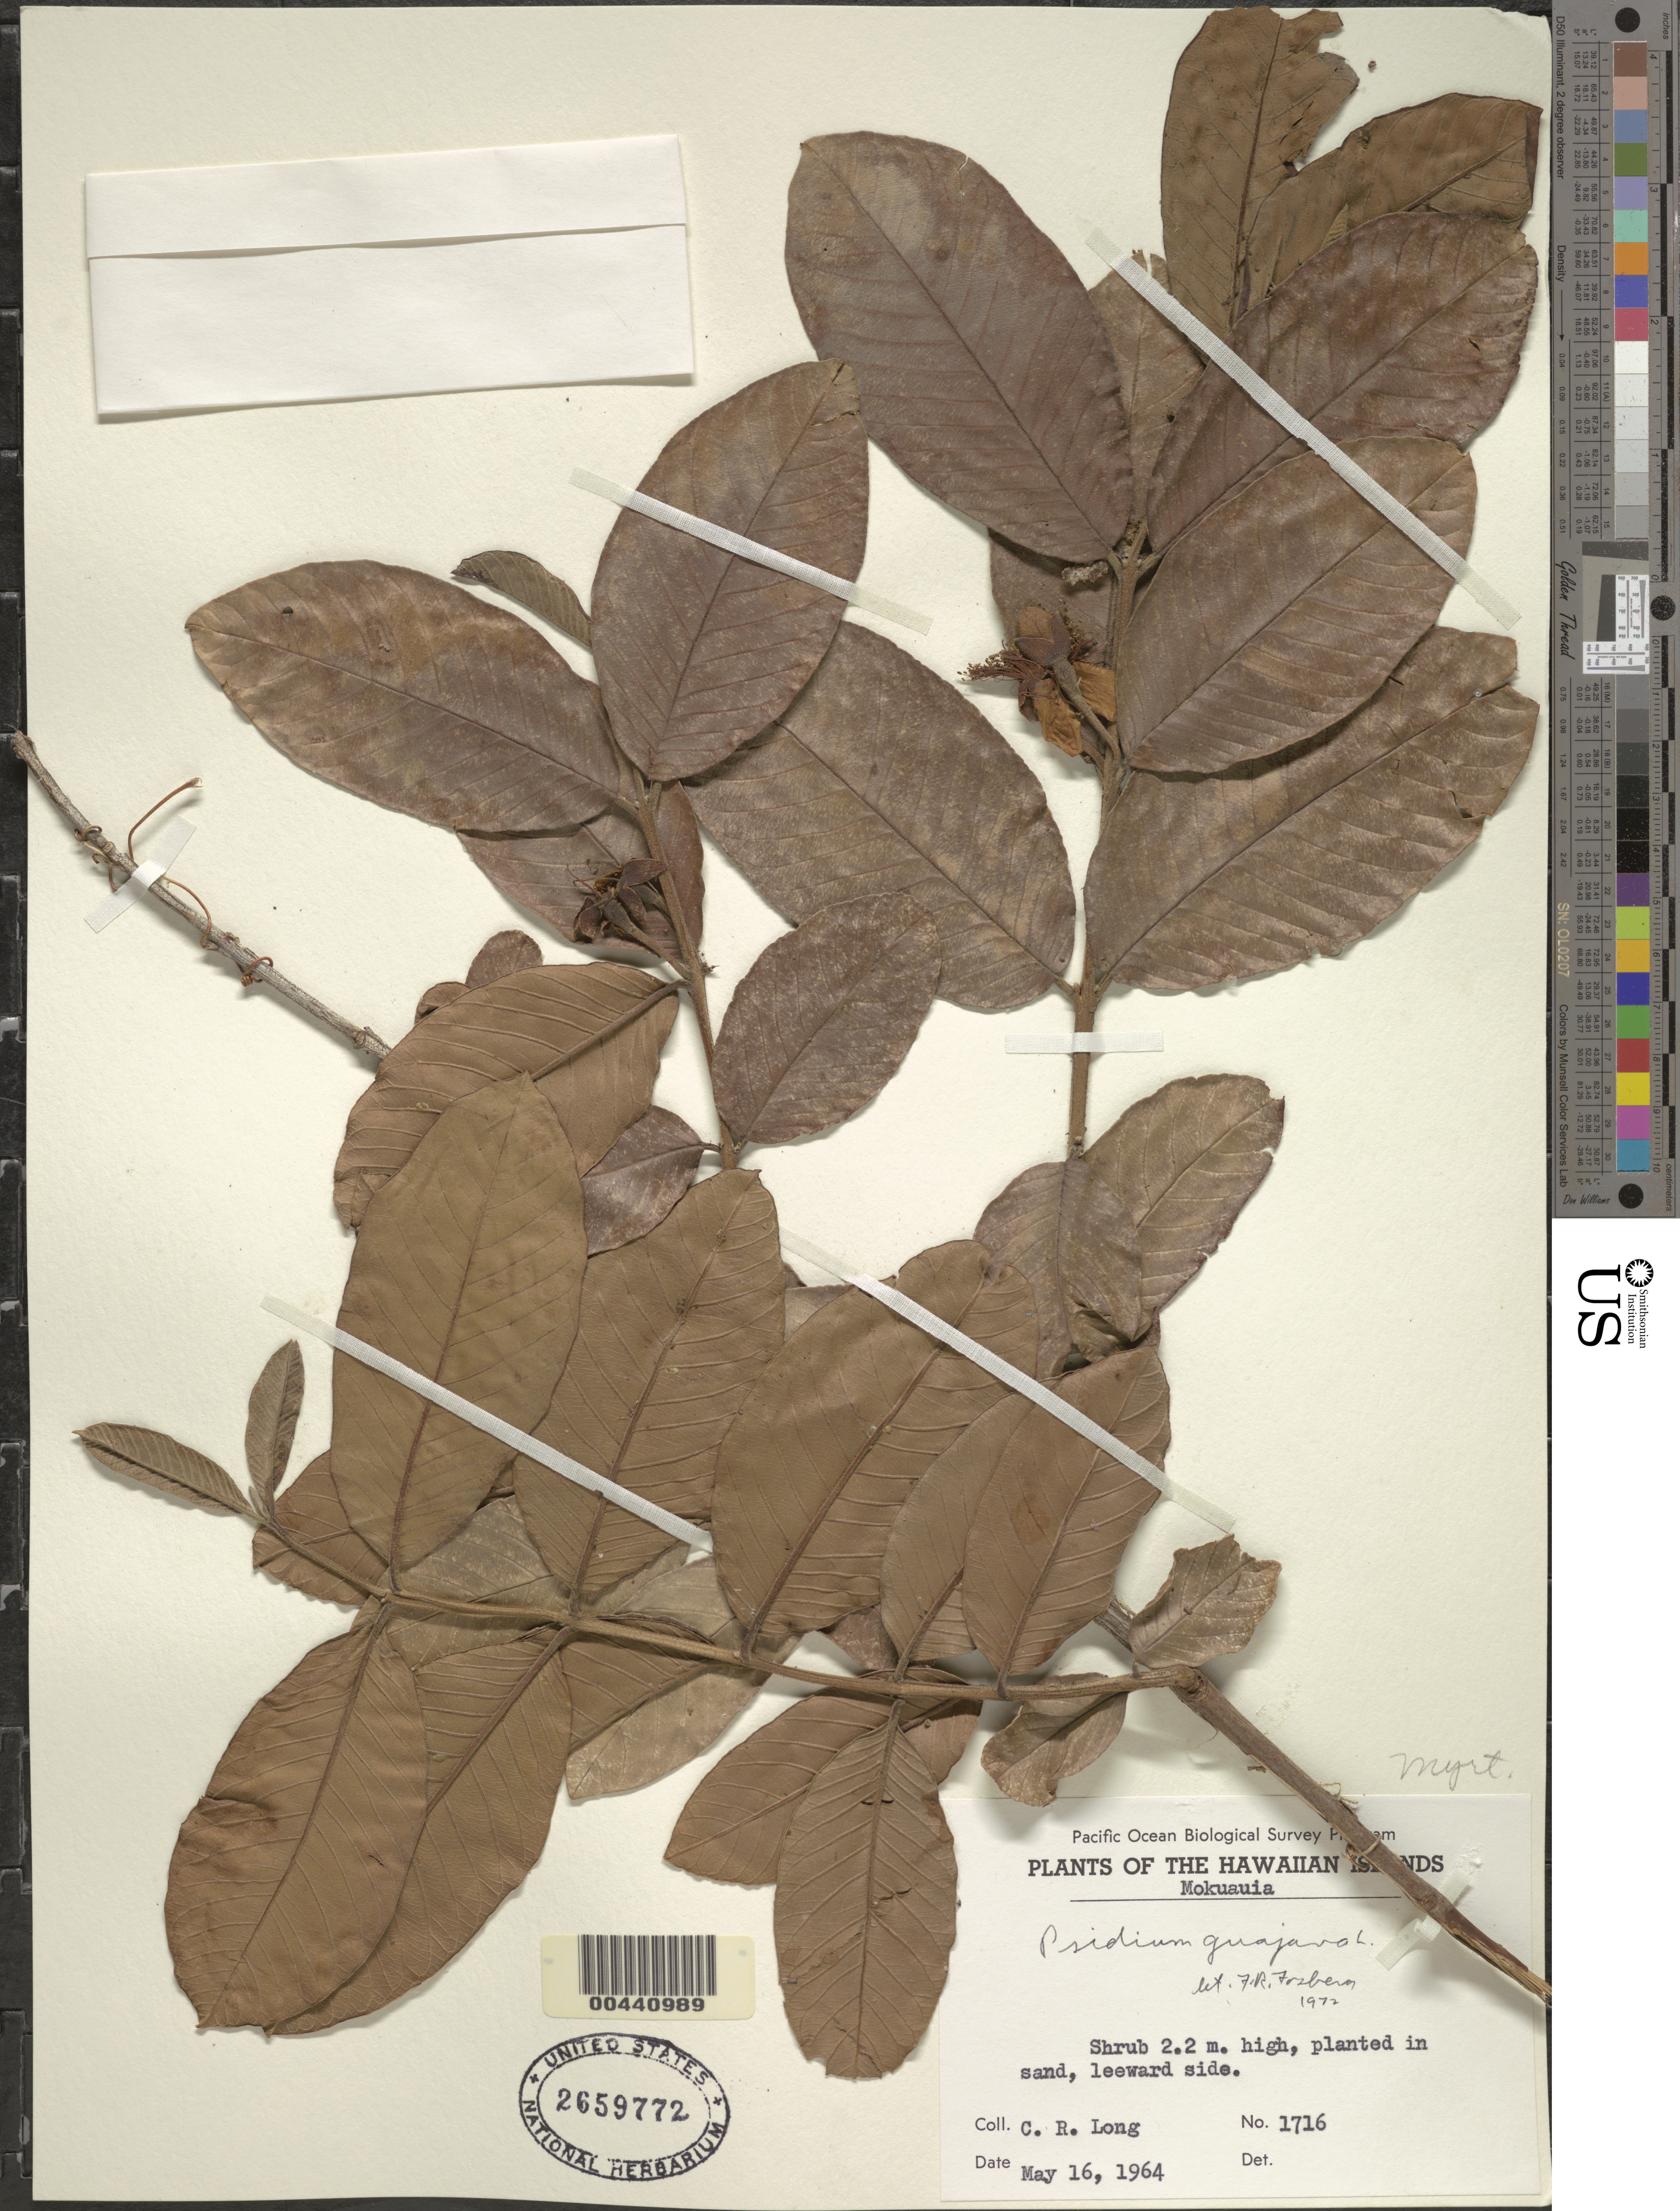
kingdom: Plantae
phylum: Tracheophyta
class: Magnoliopsida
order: Myrtales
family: Myrtaceae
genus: Psidium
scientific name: Psidium guajava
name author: L.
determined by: Fosberg, F. R.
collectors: C. Long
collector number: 1716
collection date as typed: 16 May 1964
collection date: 1964-05-16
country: United States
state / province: Hawaii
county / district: Honolulu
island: Mokuauia [Goat] Islet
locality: Leeward side, Mokuauia Bird Refuge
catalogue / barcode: US 2659772